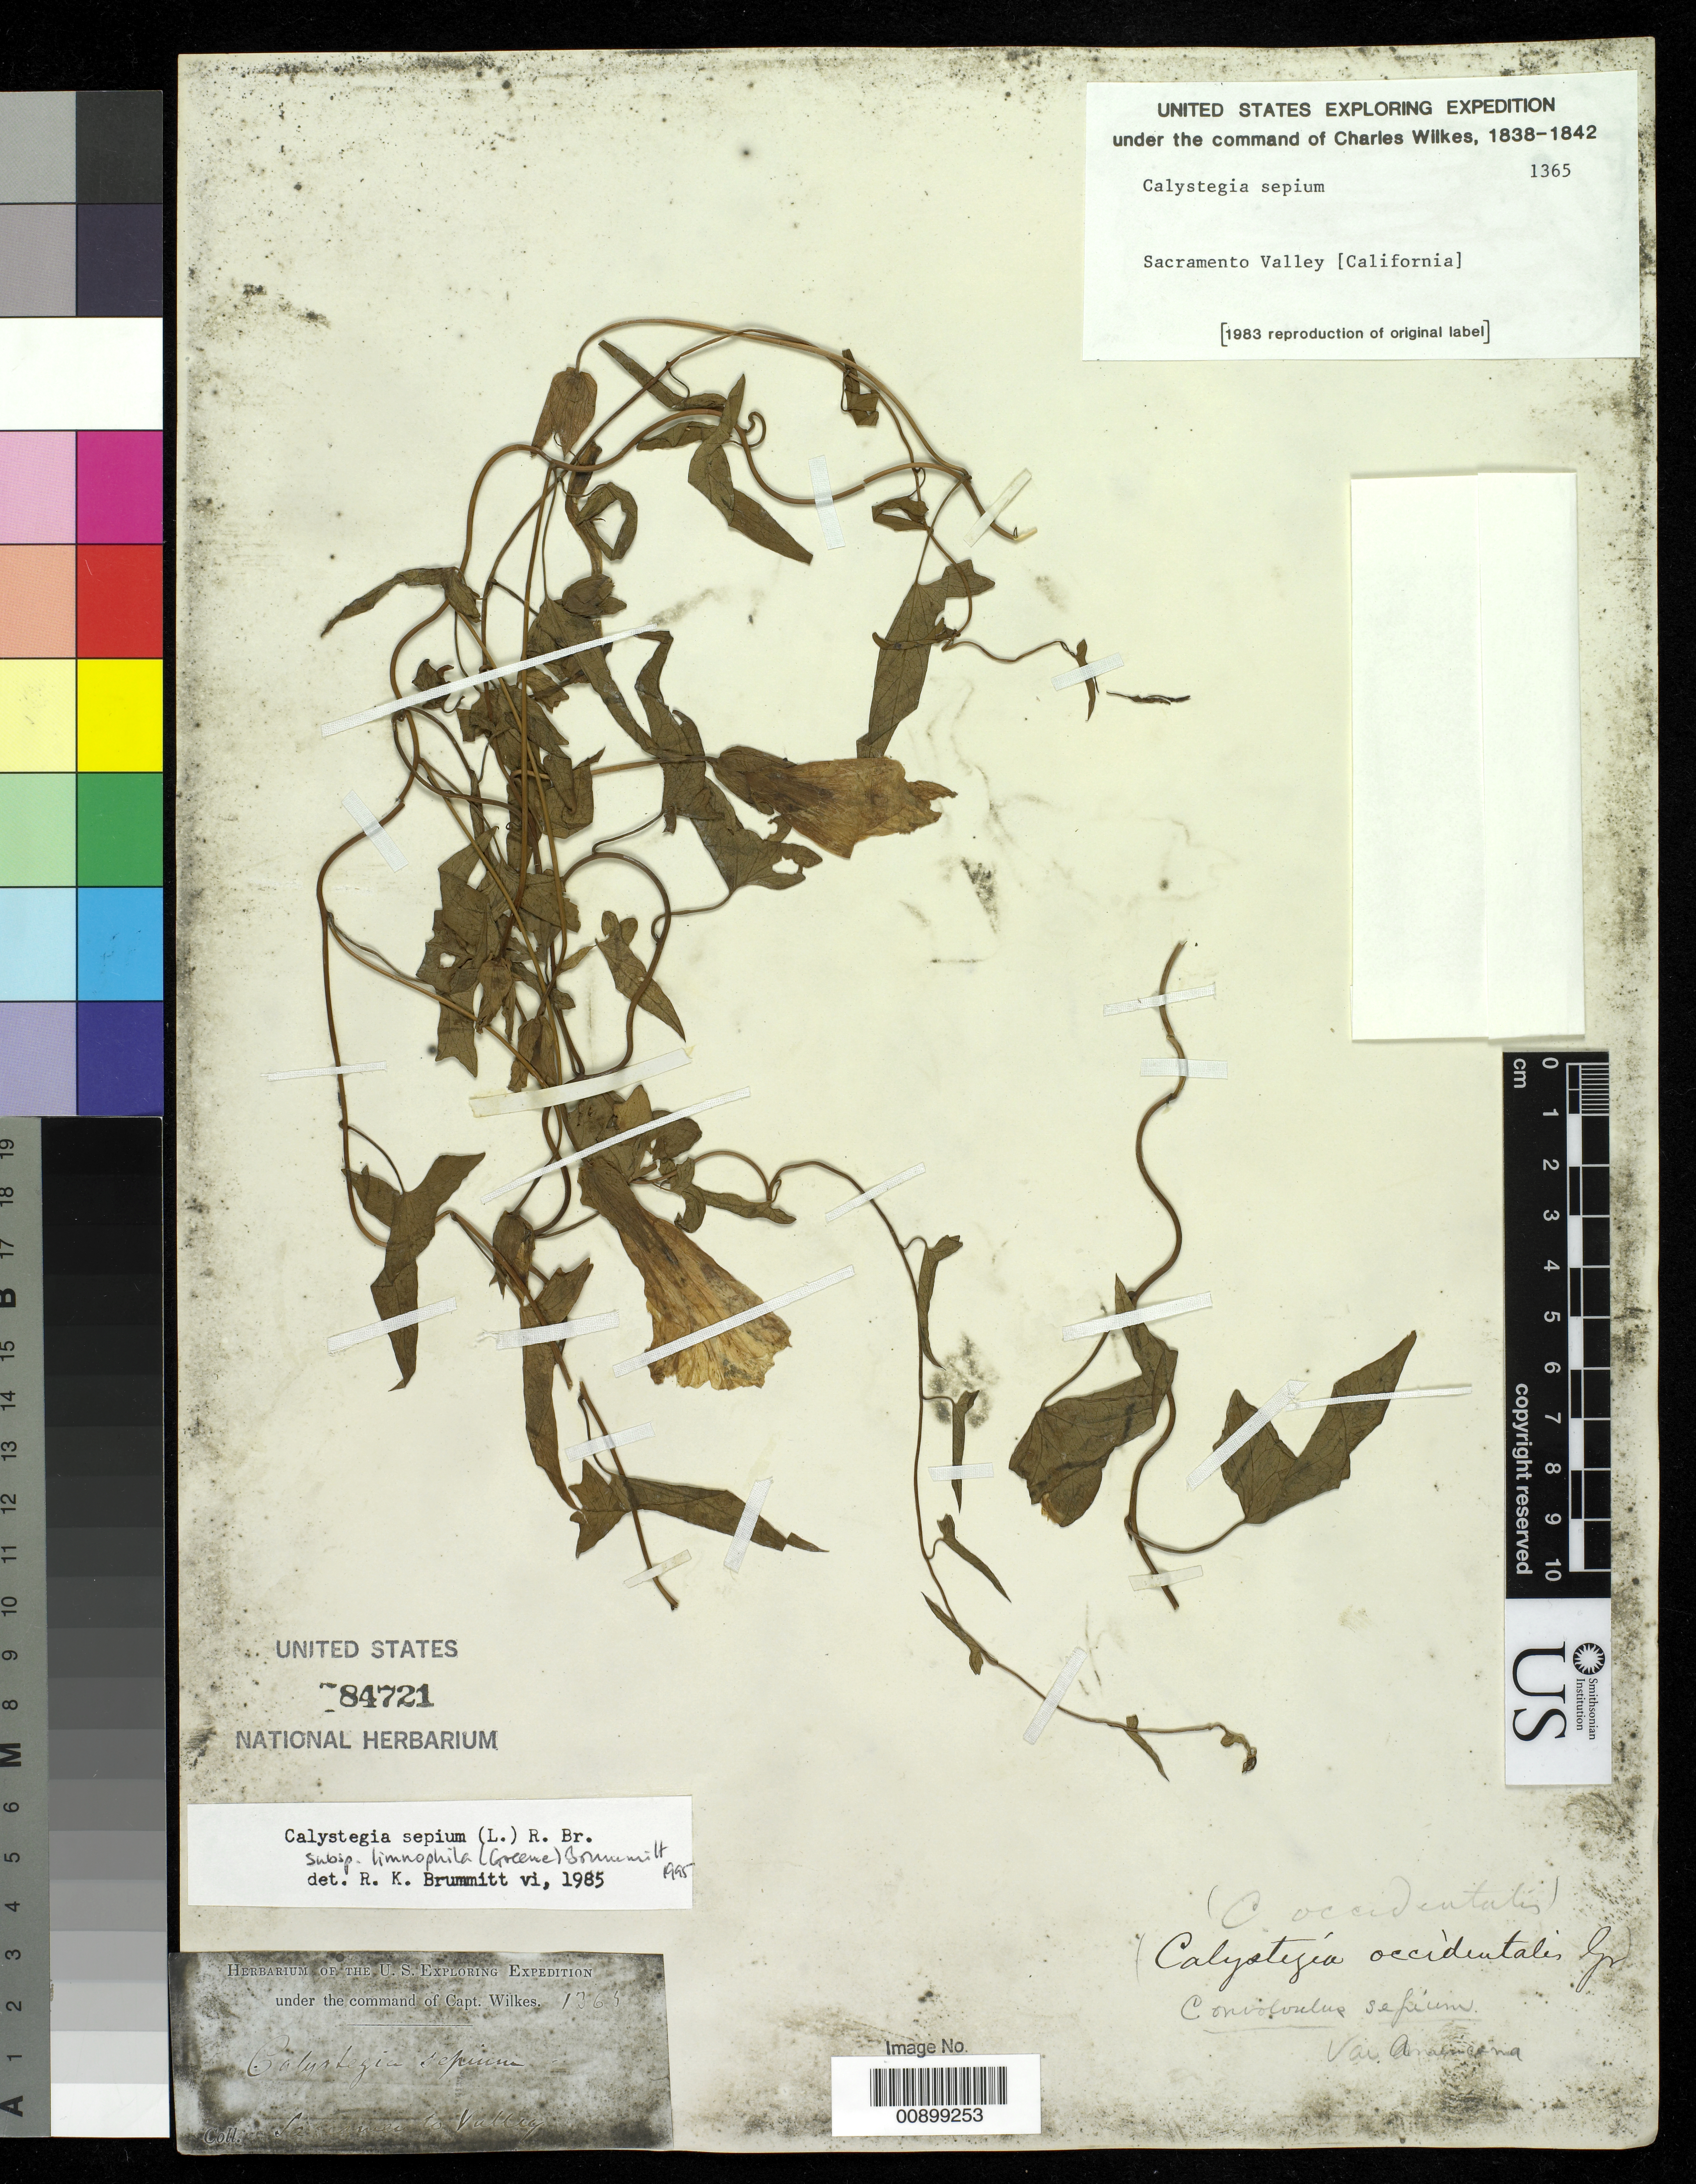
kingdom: Plantae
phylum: Tracheophyta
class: Magnoliopsida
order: Solanales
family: Convolvulaceae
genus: Calystegia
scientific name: Calystegia sepium subsp. limnophila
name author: (Greene) Brummitt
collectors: Wilkes Explor. Exped.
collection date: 1838/1842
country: United States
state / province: California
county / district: Sacramento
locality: Sacramento Valley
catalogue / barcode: US 84721